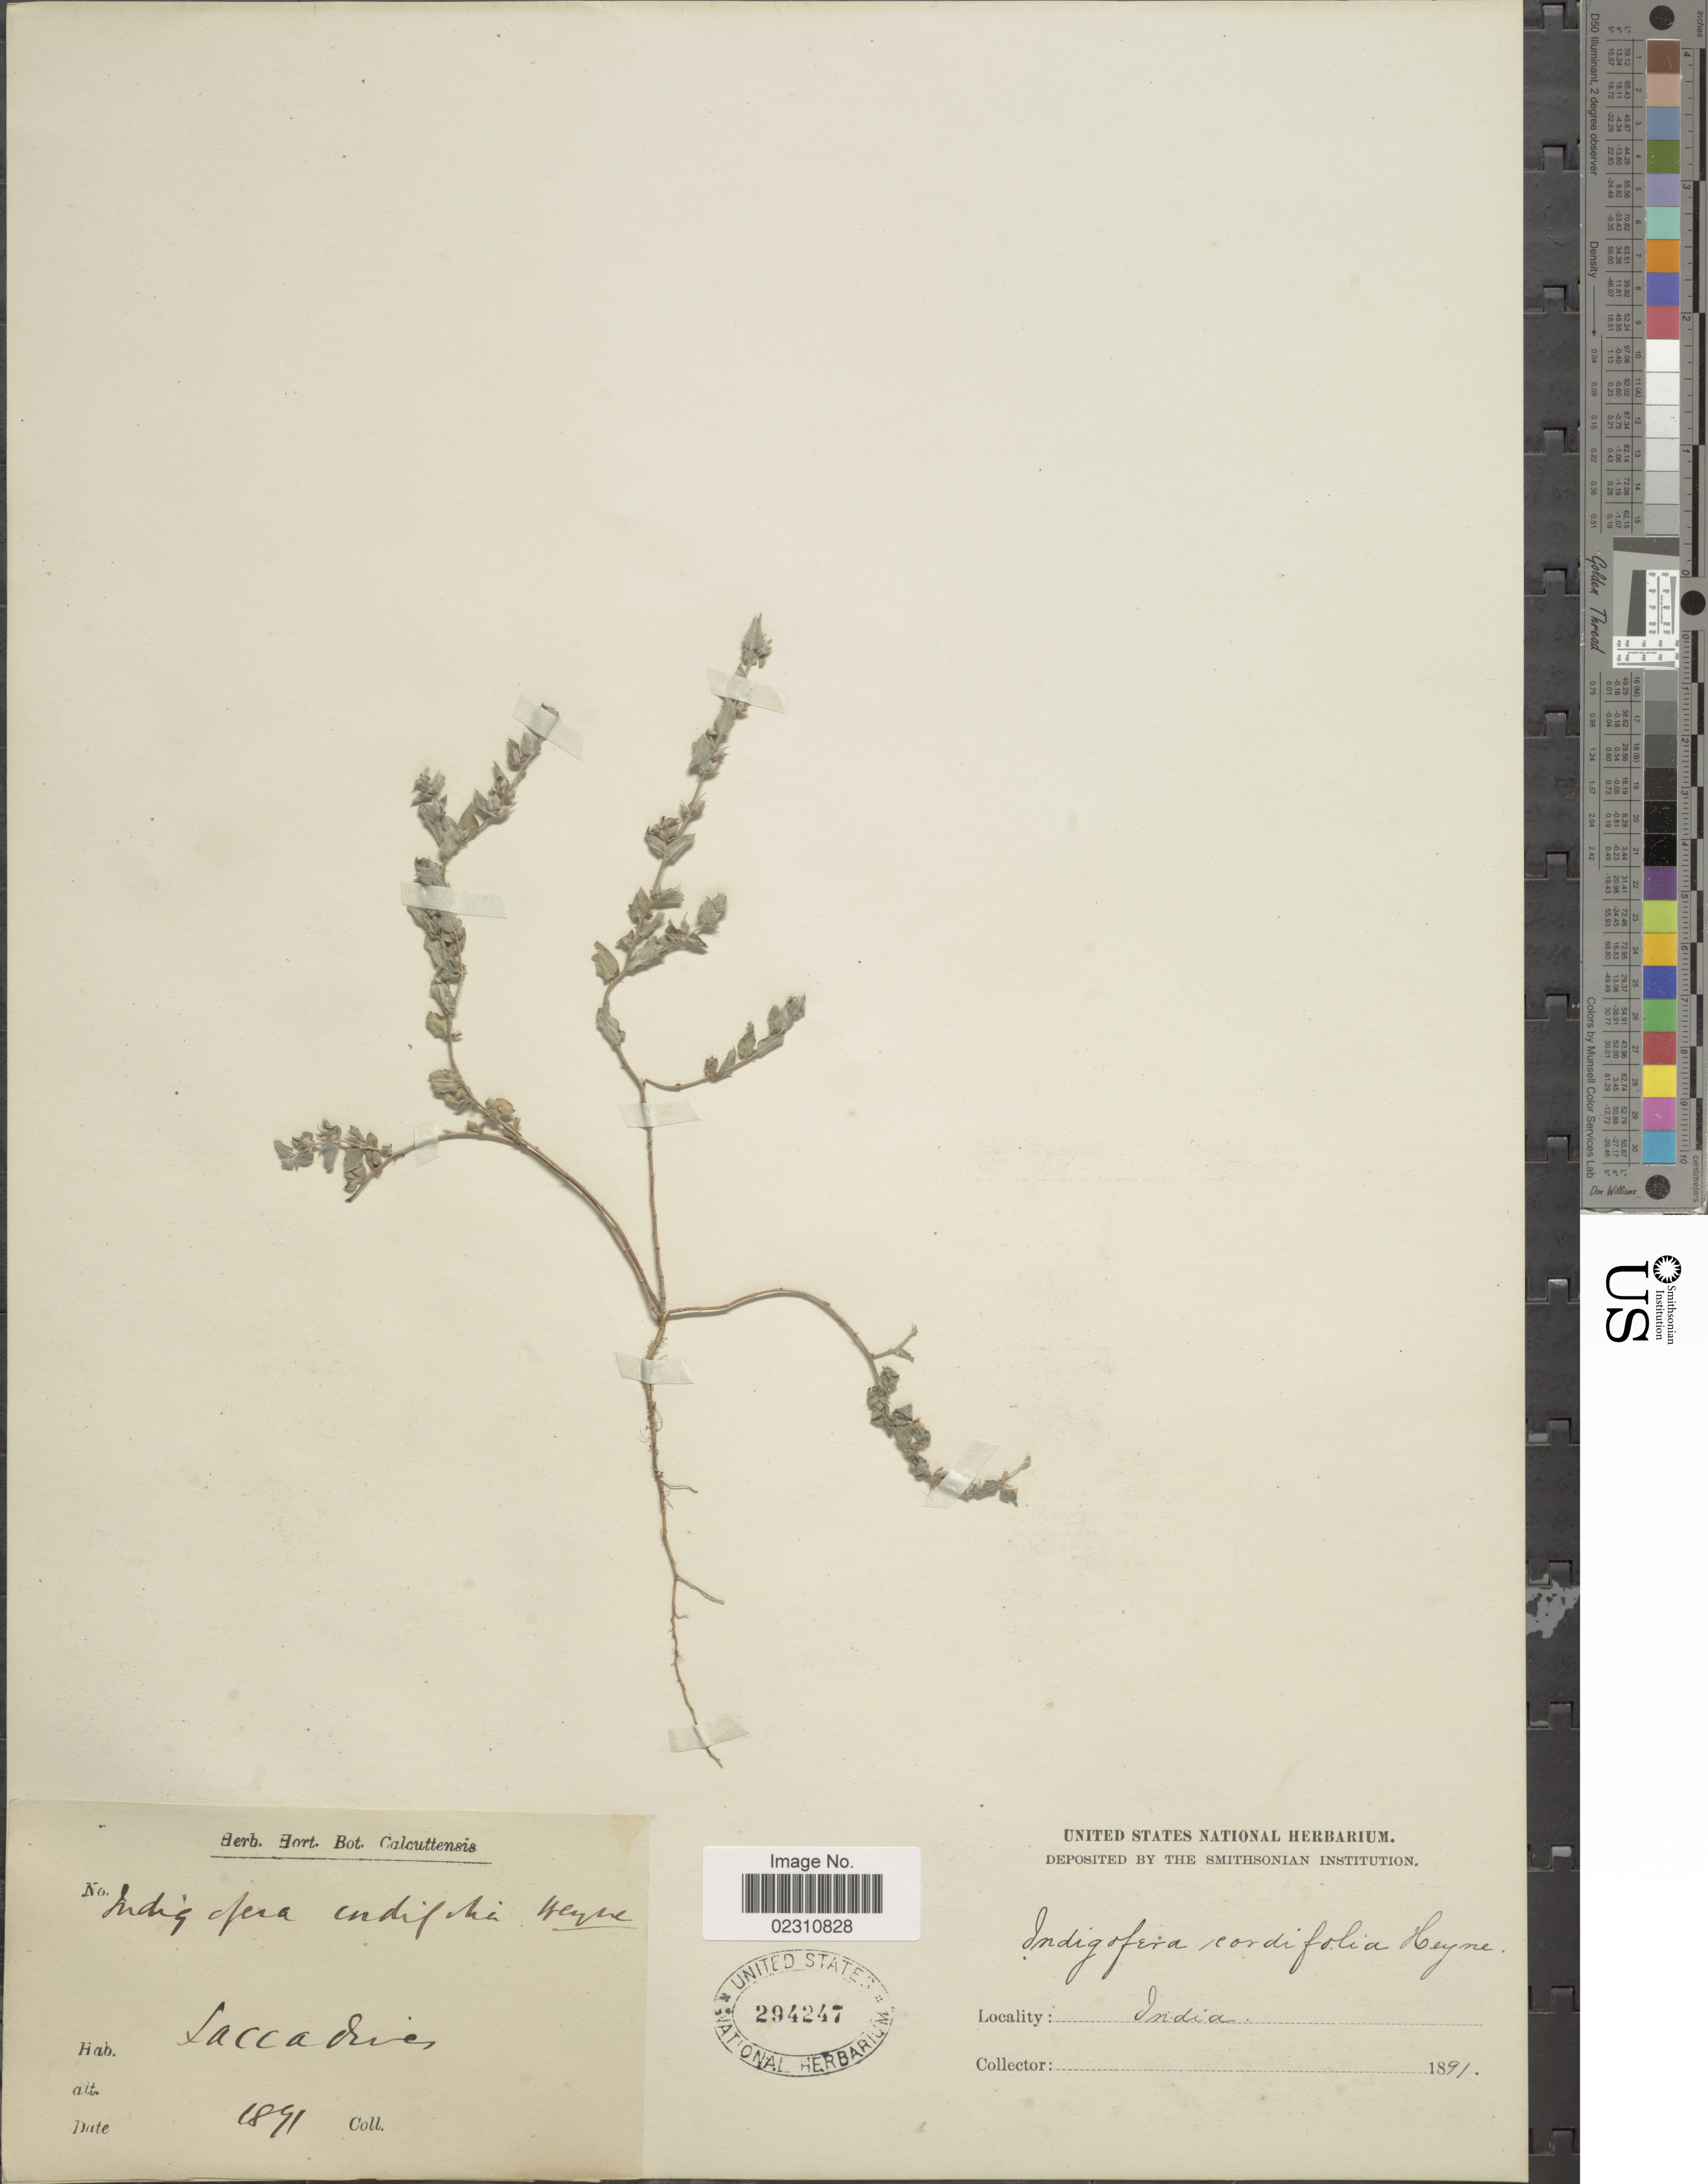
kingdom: Plantae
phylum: Tracheophyta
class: Magnoliopsida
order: Fabales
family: Fabaceae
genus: Indigofera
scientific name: Indigofera cordifolia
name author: Roth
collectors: ex Herb. Hort. Bot. Calcuttensis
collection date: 1891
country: India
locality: India, Laccadives.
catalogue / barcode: US 294247